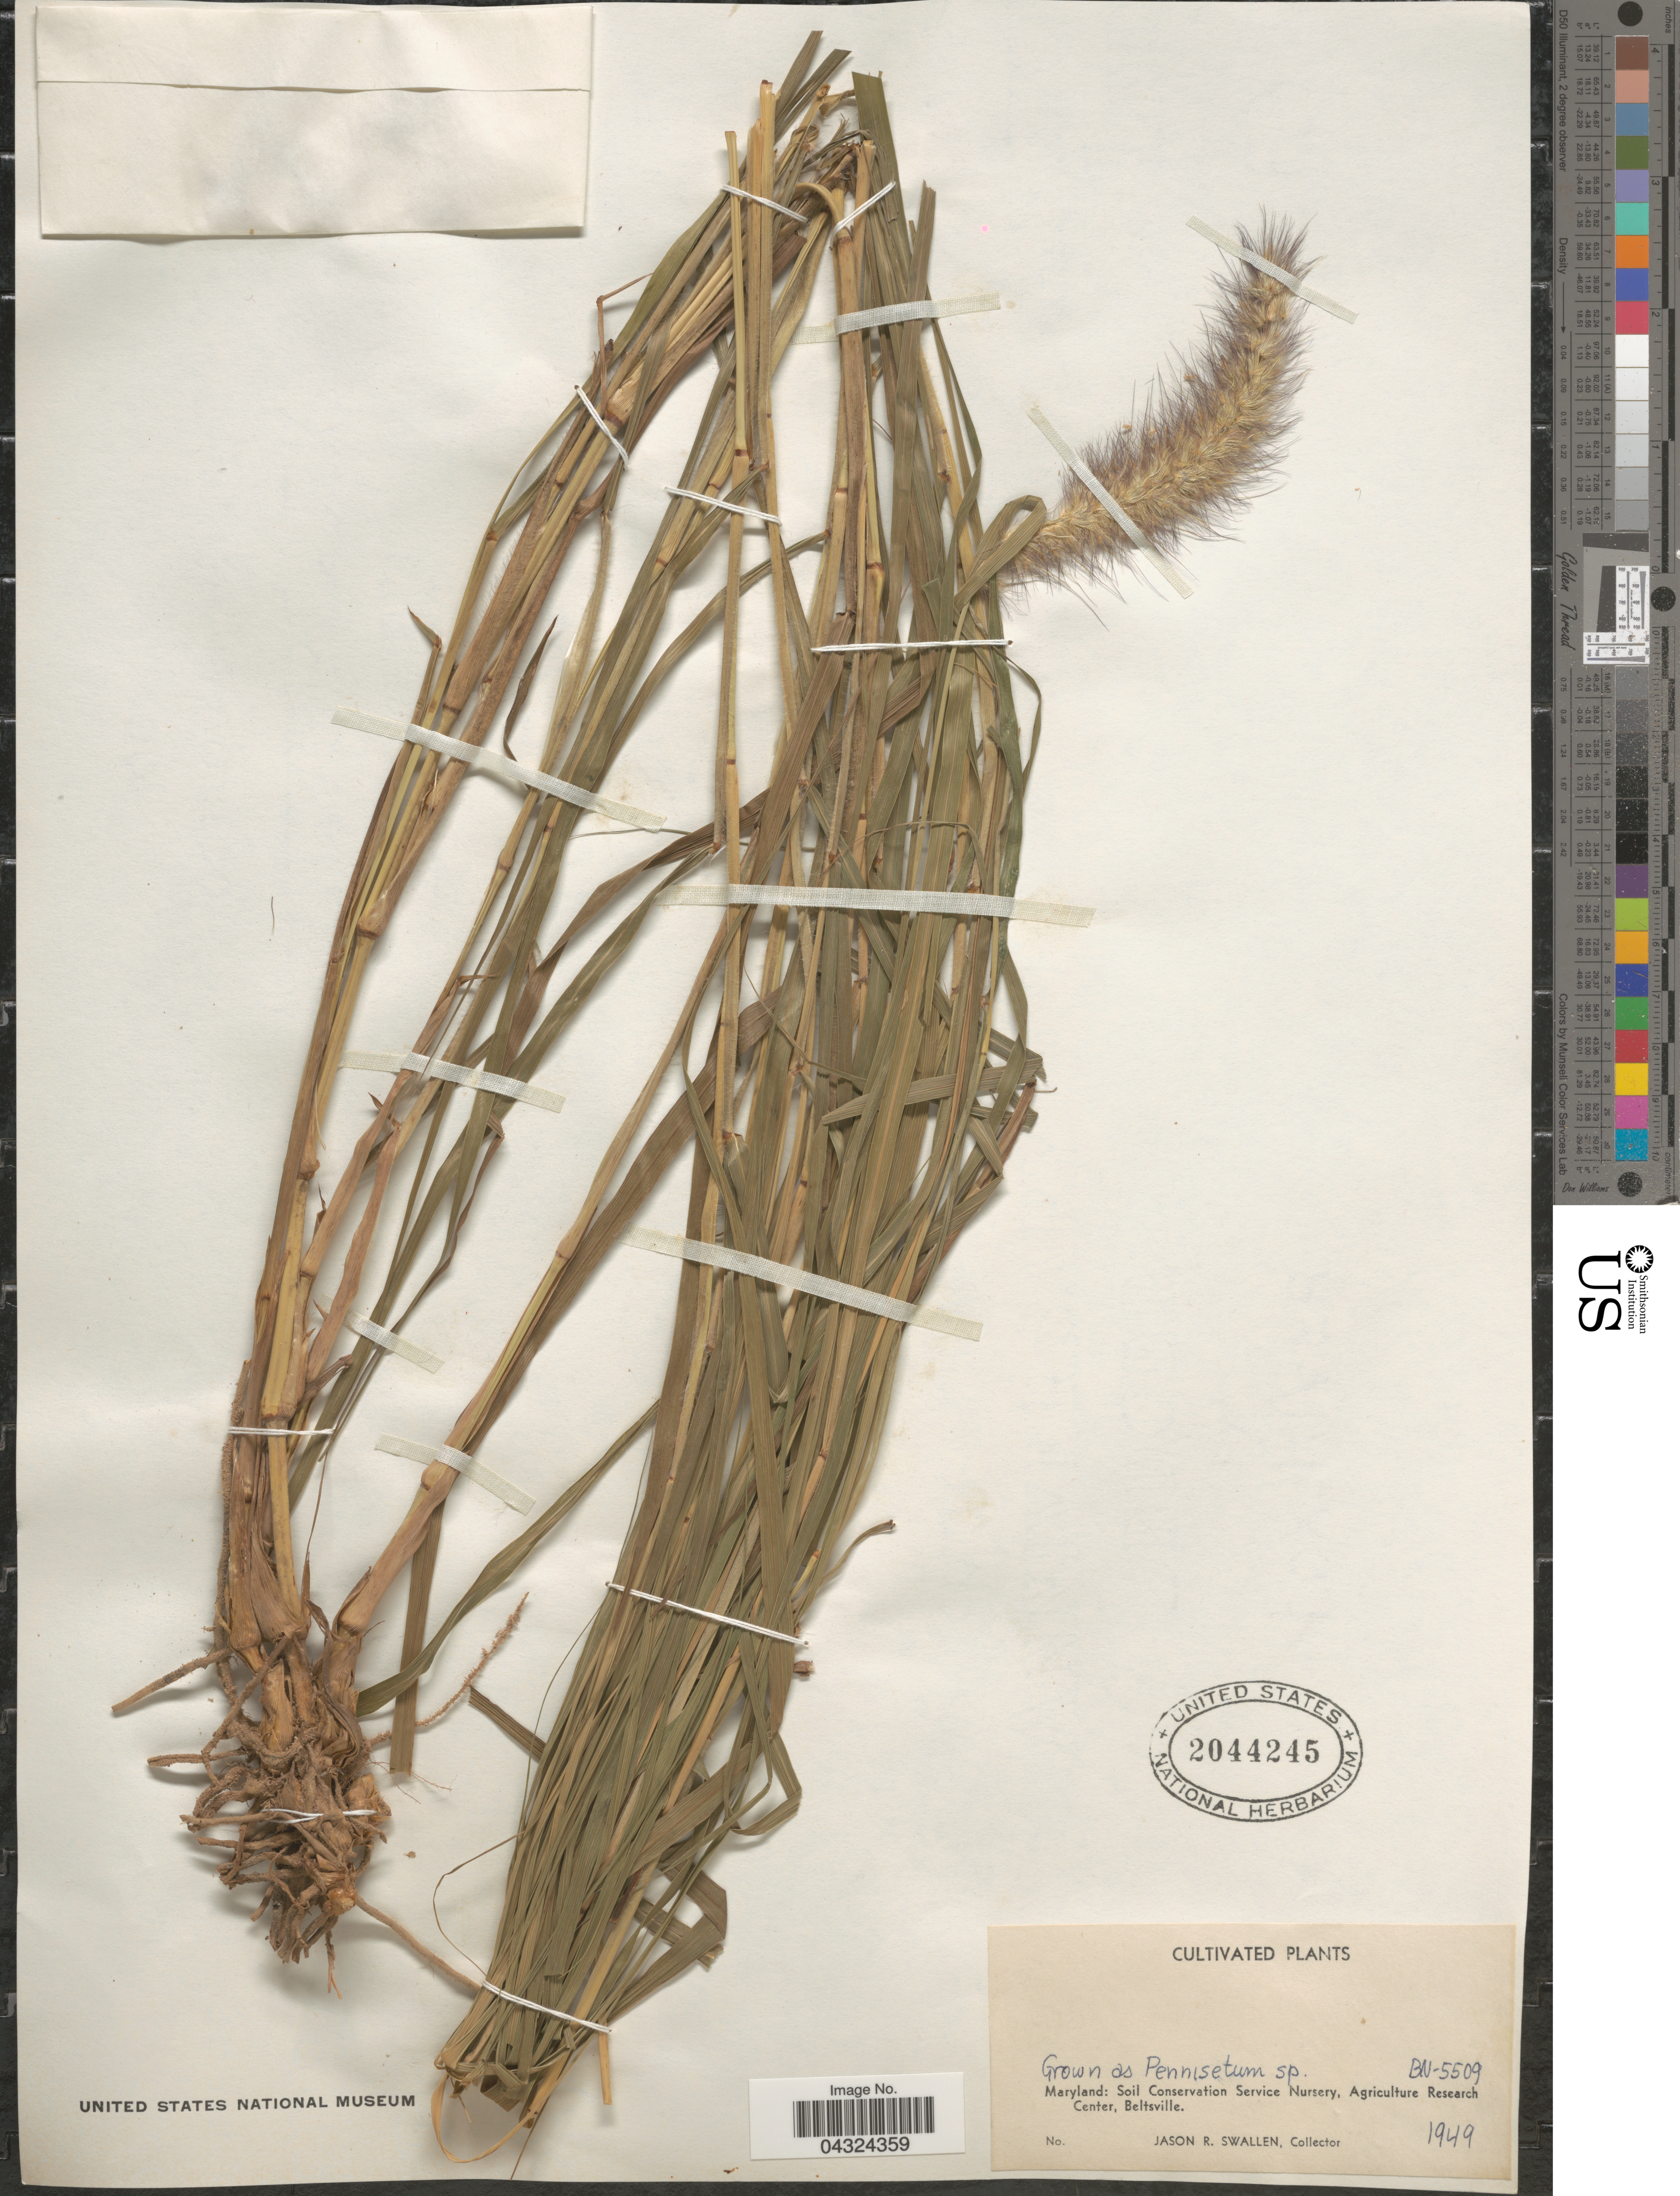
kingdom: Plantae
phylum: Tracheophyta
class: Liliopsida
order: Poales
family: Poaceae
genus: Cenchrus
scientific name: Cenchrus sp.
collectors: J. R. Swallen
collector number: BN-5509?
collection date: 1949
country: United States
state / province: Maryland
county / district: Prince George's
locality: Soil Conservation Service Nursery, Agriculture Research Center, Beltsville.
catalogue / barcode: US 2044245